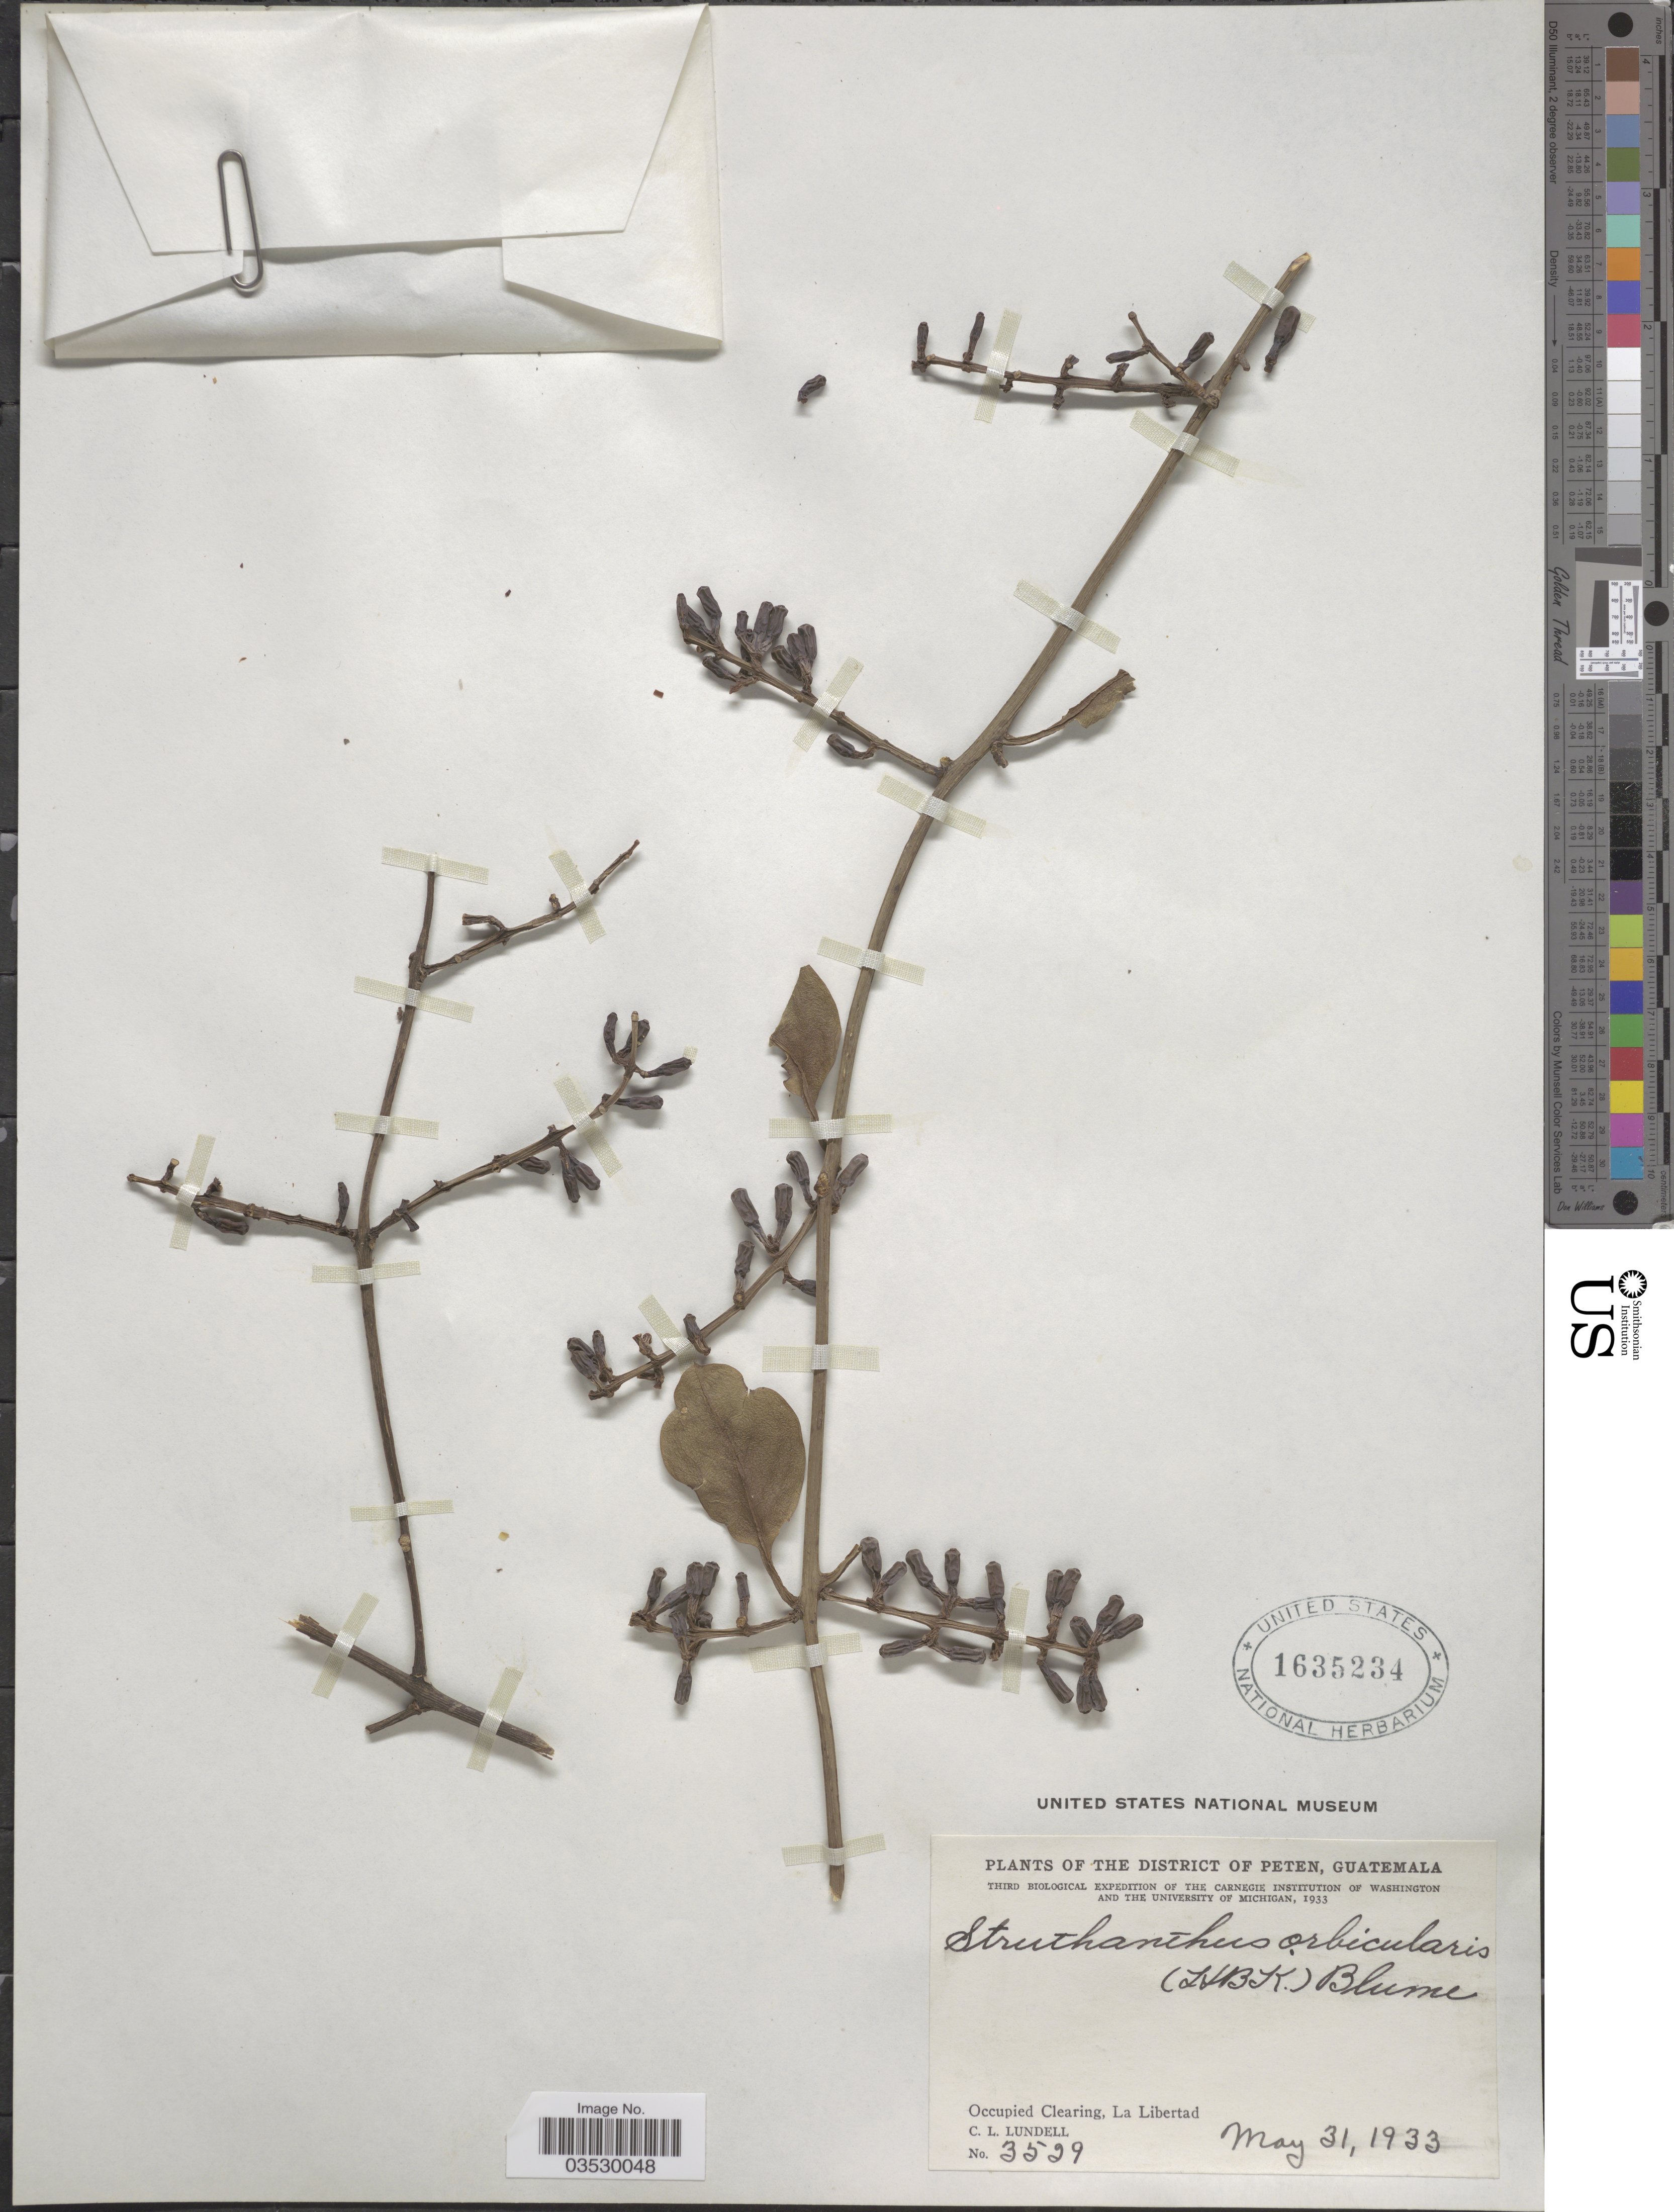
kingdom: Plantae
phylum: Tracheophyta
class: Magnoliopsida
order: Santalales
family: Loranthaceae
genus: Struthanthus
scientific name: Struthanthus orbicularis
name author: (Kunth) Blume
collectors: C. L. Lundell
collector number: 3529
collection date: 1933-05-31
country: Guatemala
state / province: El Petén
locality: The District of Peten. Occupied Clearing, La Libertad.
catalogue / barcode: US 1635234